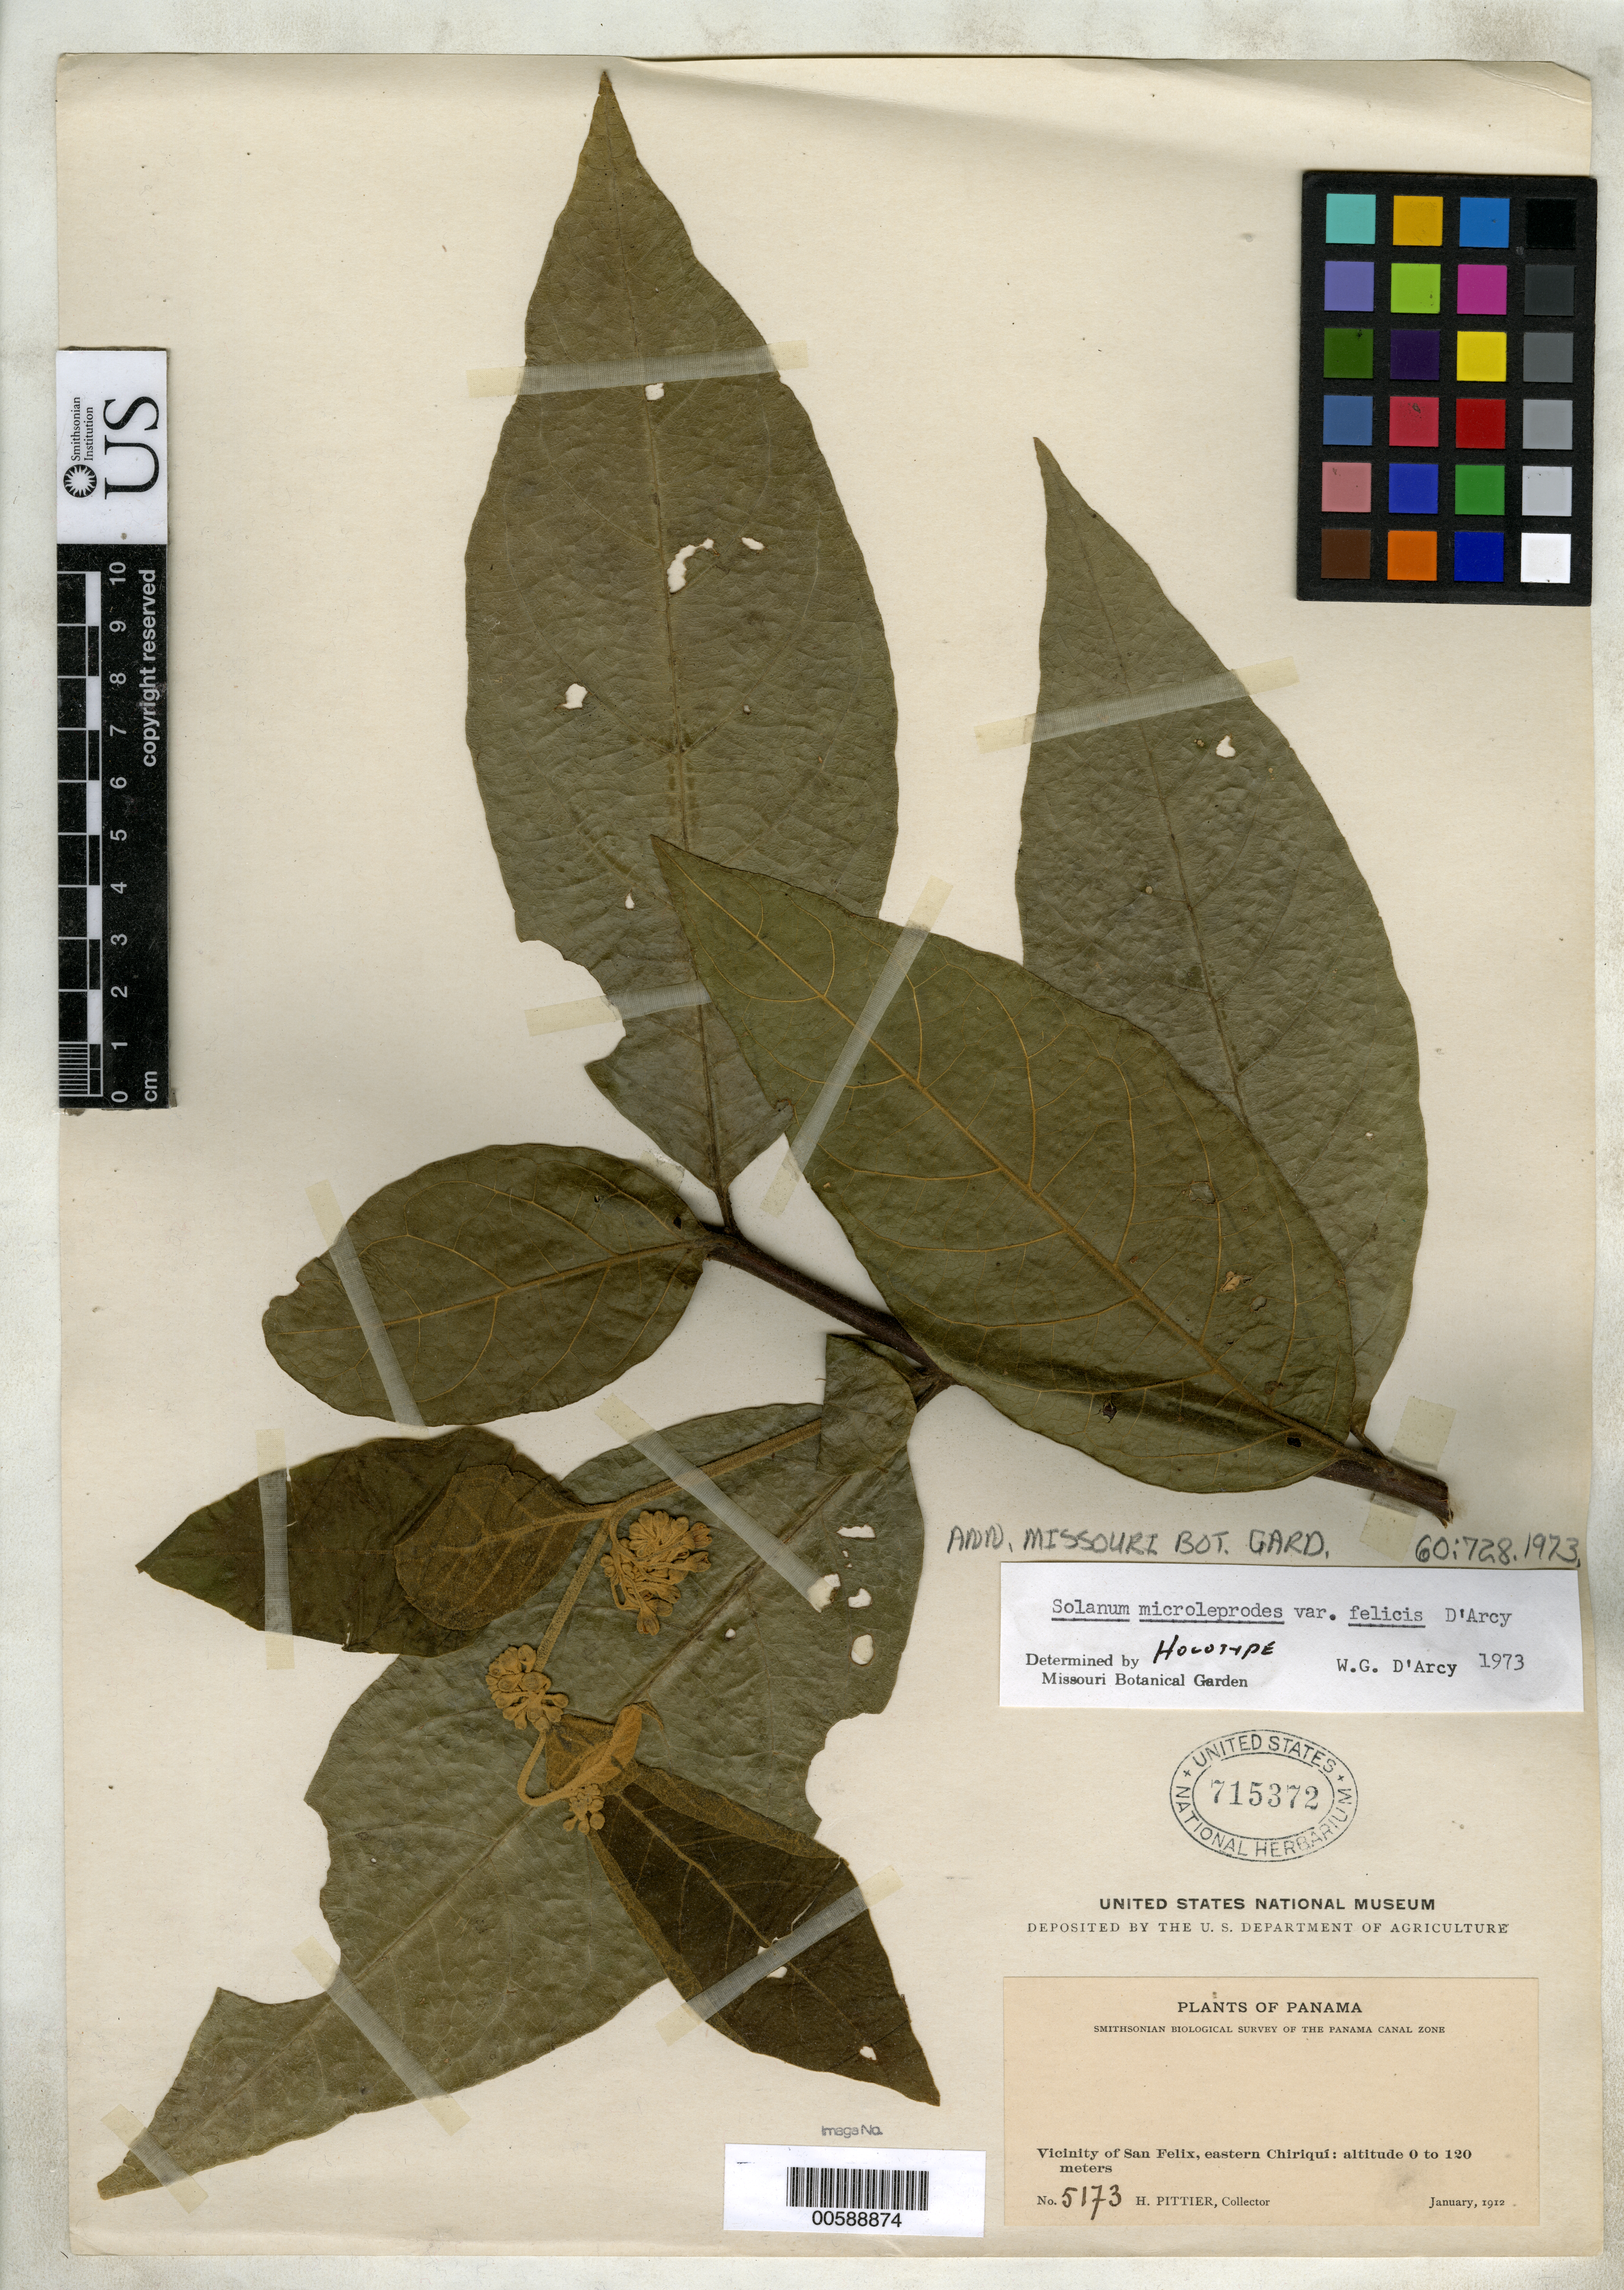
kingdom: Plantae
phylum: Tracheophyta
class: Magnoliopsida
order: Solanales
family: Solanaceae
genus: Solanum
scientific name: Solanum microleprodes var. felicis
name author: D'Arcy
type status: Holotype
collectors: H. F. Pittier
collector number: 5173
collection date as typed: Jan 1912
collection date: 1912-01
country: Panama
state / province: Chiriquí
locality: Vicinity of San Felix, Eastern Chiriqui.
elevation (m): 0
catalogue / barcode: US 715372